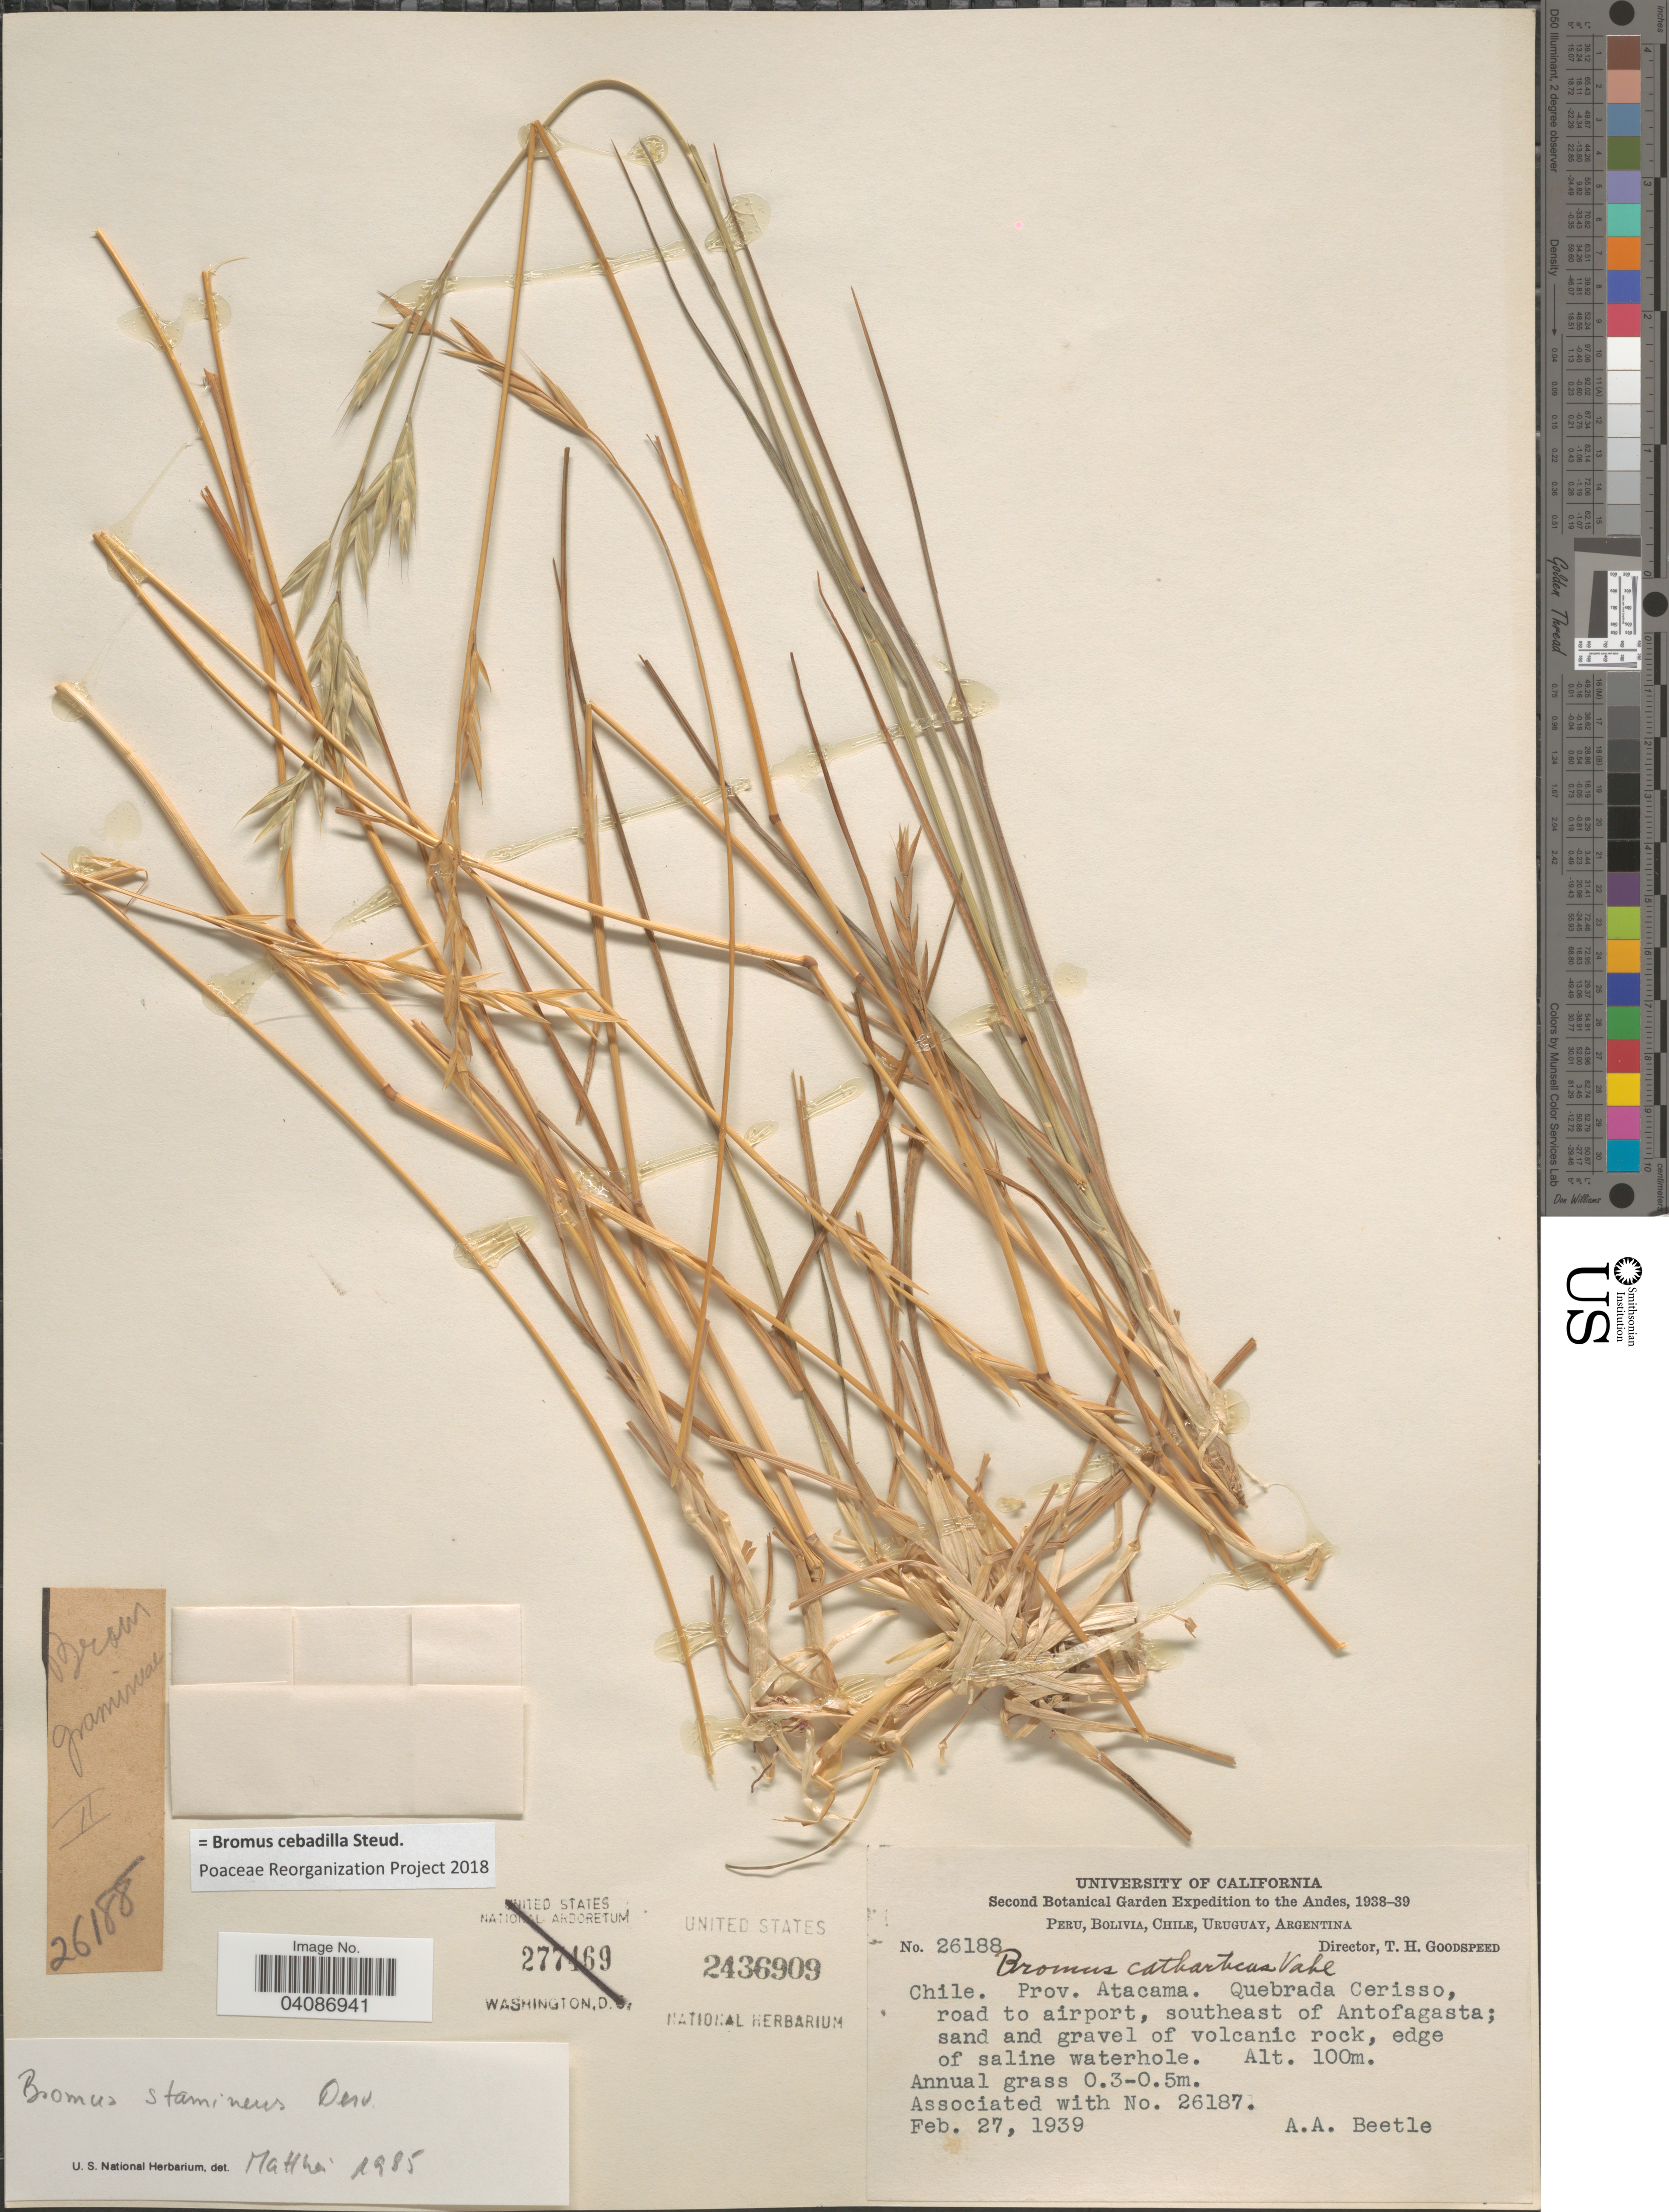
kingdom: Plantae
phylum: Tracheophyta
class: Liliopsida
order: Poales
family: Poaceae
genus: Bromus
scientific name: Bromus cebadilla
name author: Steud.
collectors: A. A. Beetle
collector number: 26188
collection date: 1939-02-27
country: Chile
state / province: Atacama (III)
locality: Prov. Atacama. Quebrada Cerisso, road to airport, southeast of Antofagasta.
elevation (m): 100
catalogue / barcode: US 2436909